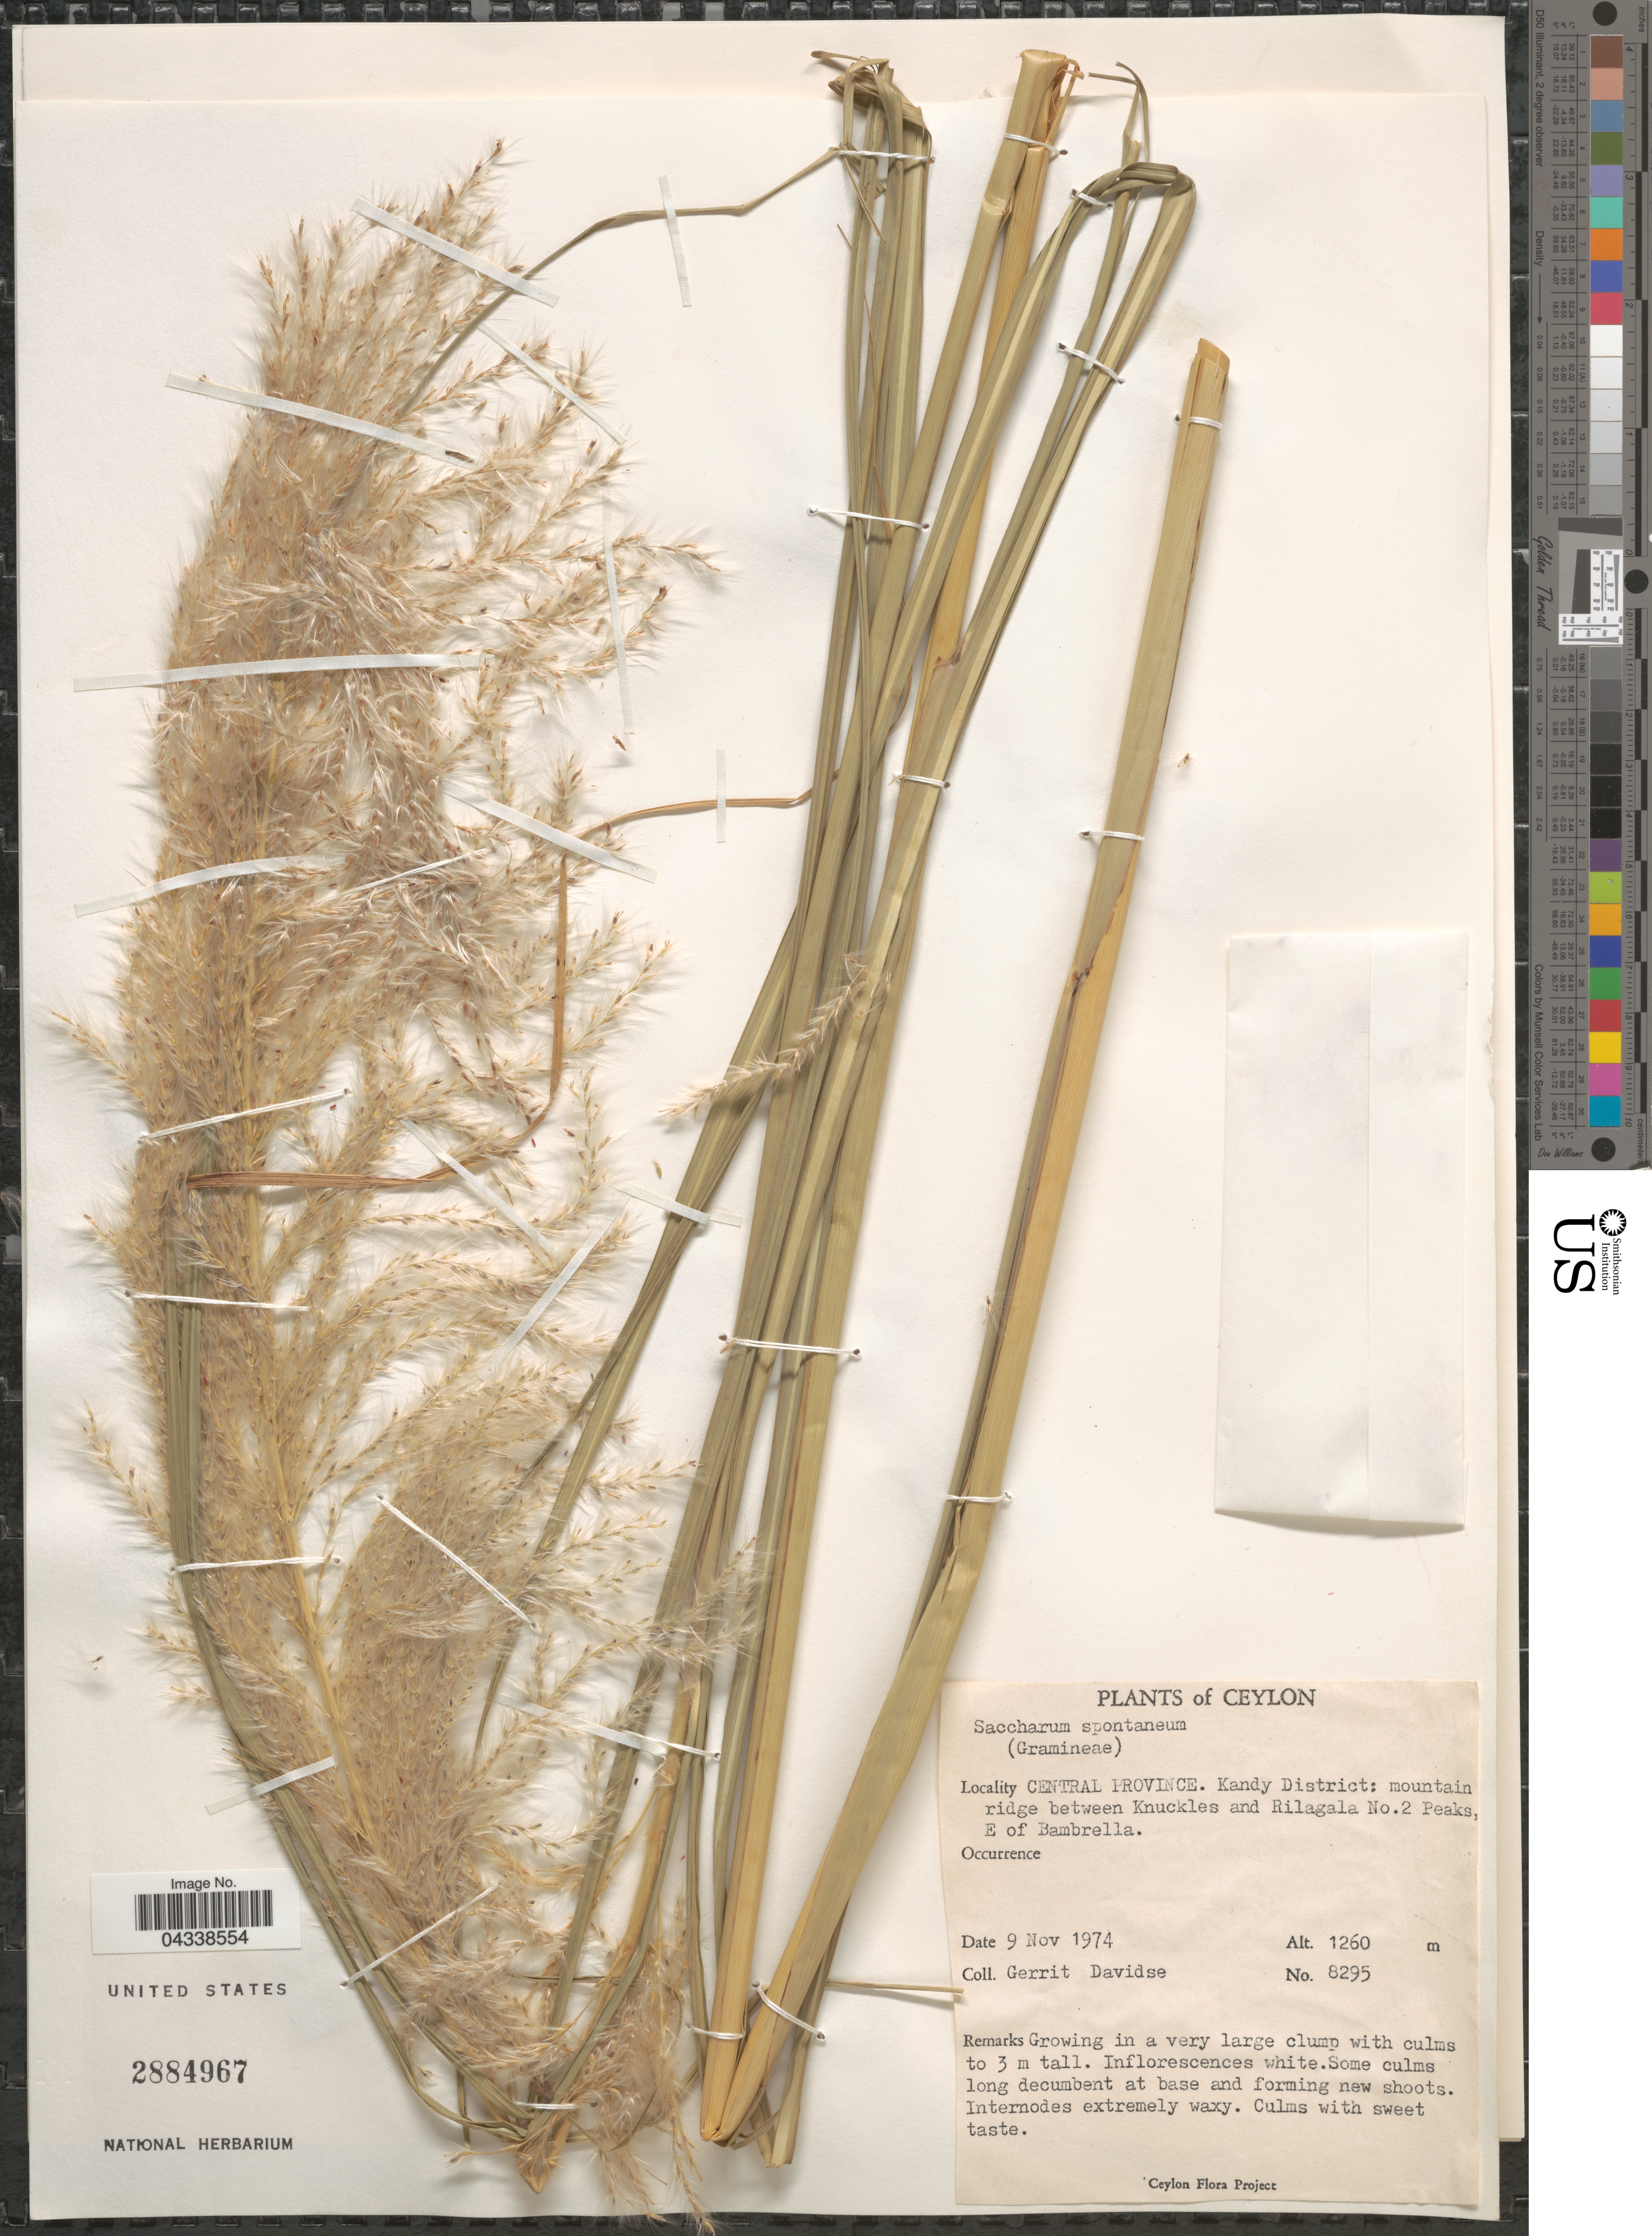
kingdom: Plantae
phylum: Tracheophyta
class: Liliopsida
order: Poales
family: Poaceae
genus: Saccharum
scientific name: Saccharum spontaneum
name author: L.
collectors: G. Davidse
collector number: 825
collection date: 1974-11-09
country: Sri Lanka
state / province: Central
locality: Ceylon. Kandy District: mountain ridge between Knuckles and Rilagala No.2 Peaks E of Bambrella.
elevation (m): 1260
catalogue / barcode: US 2884967